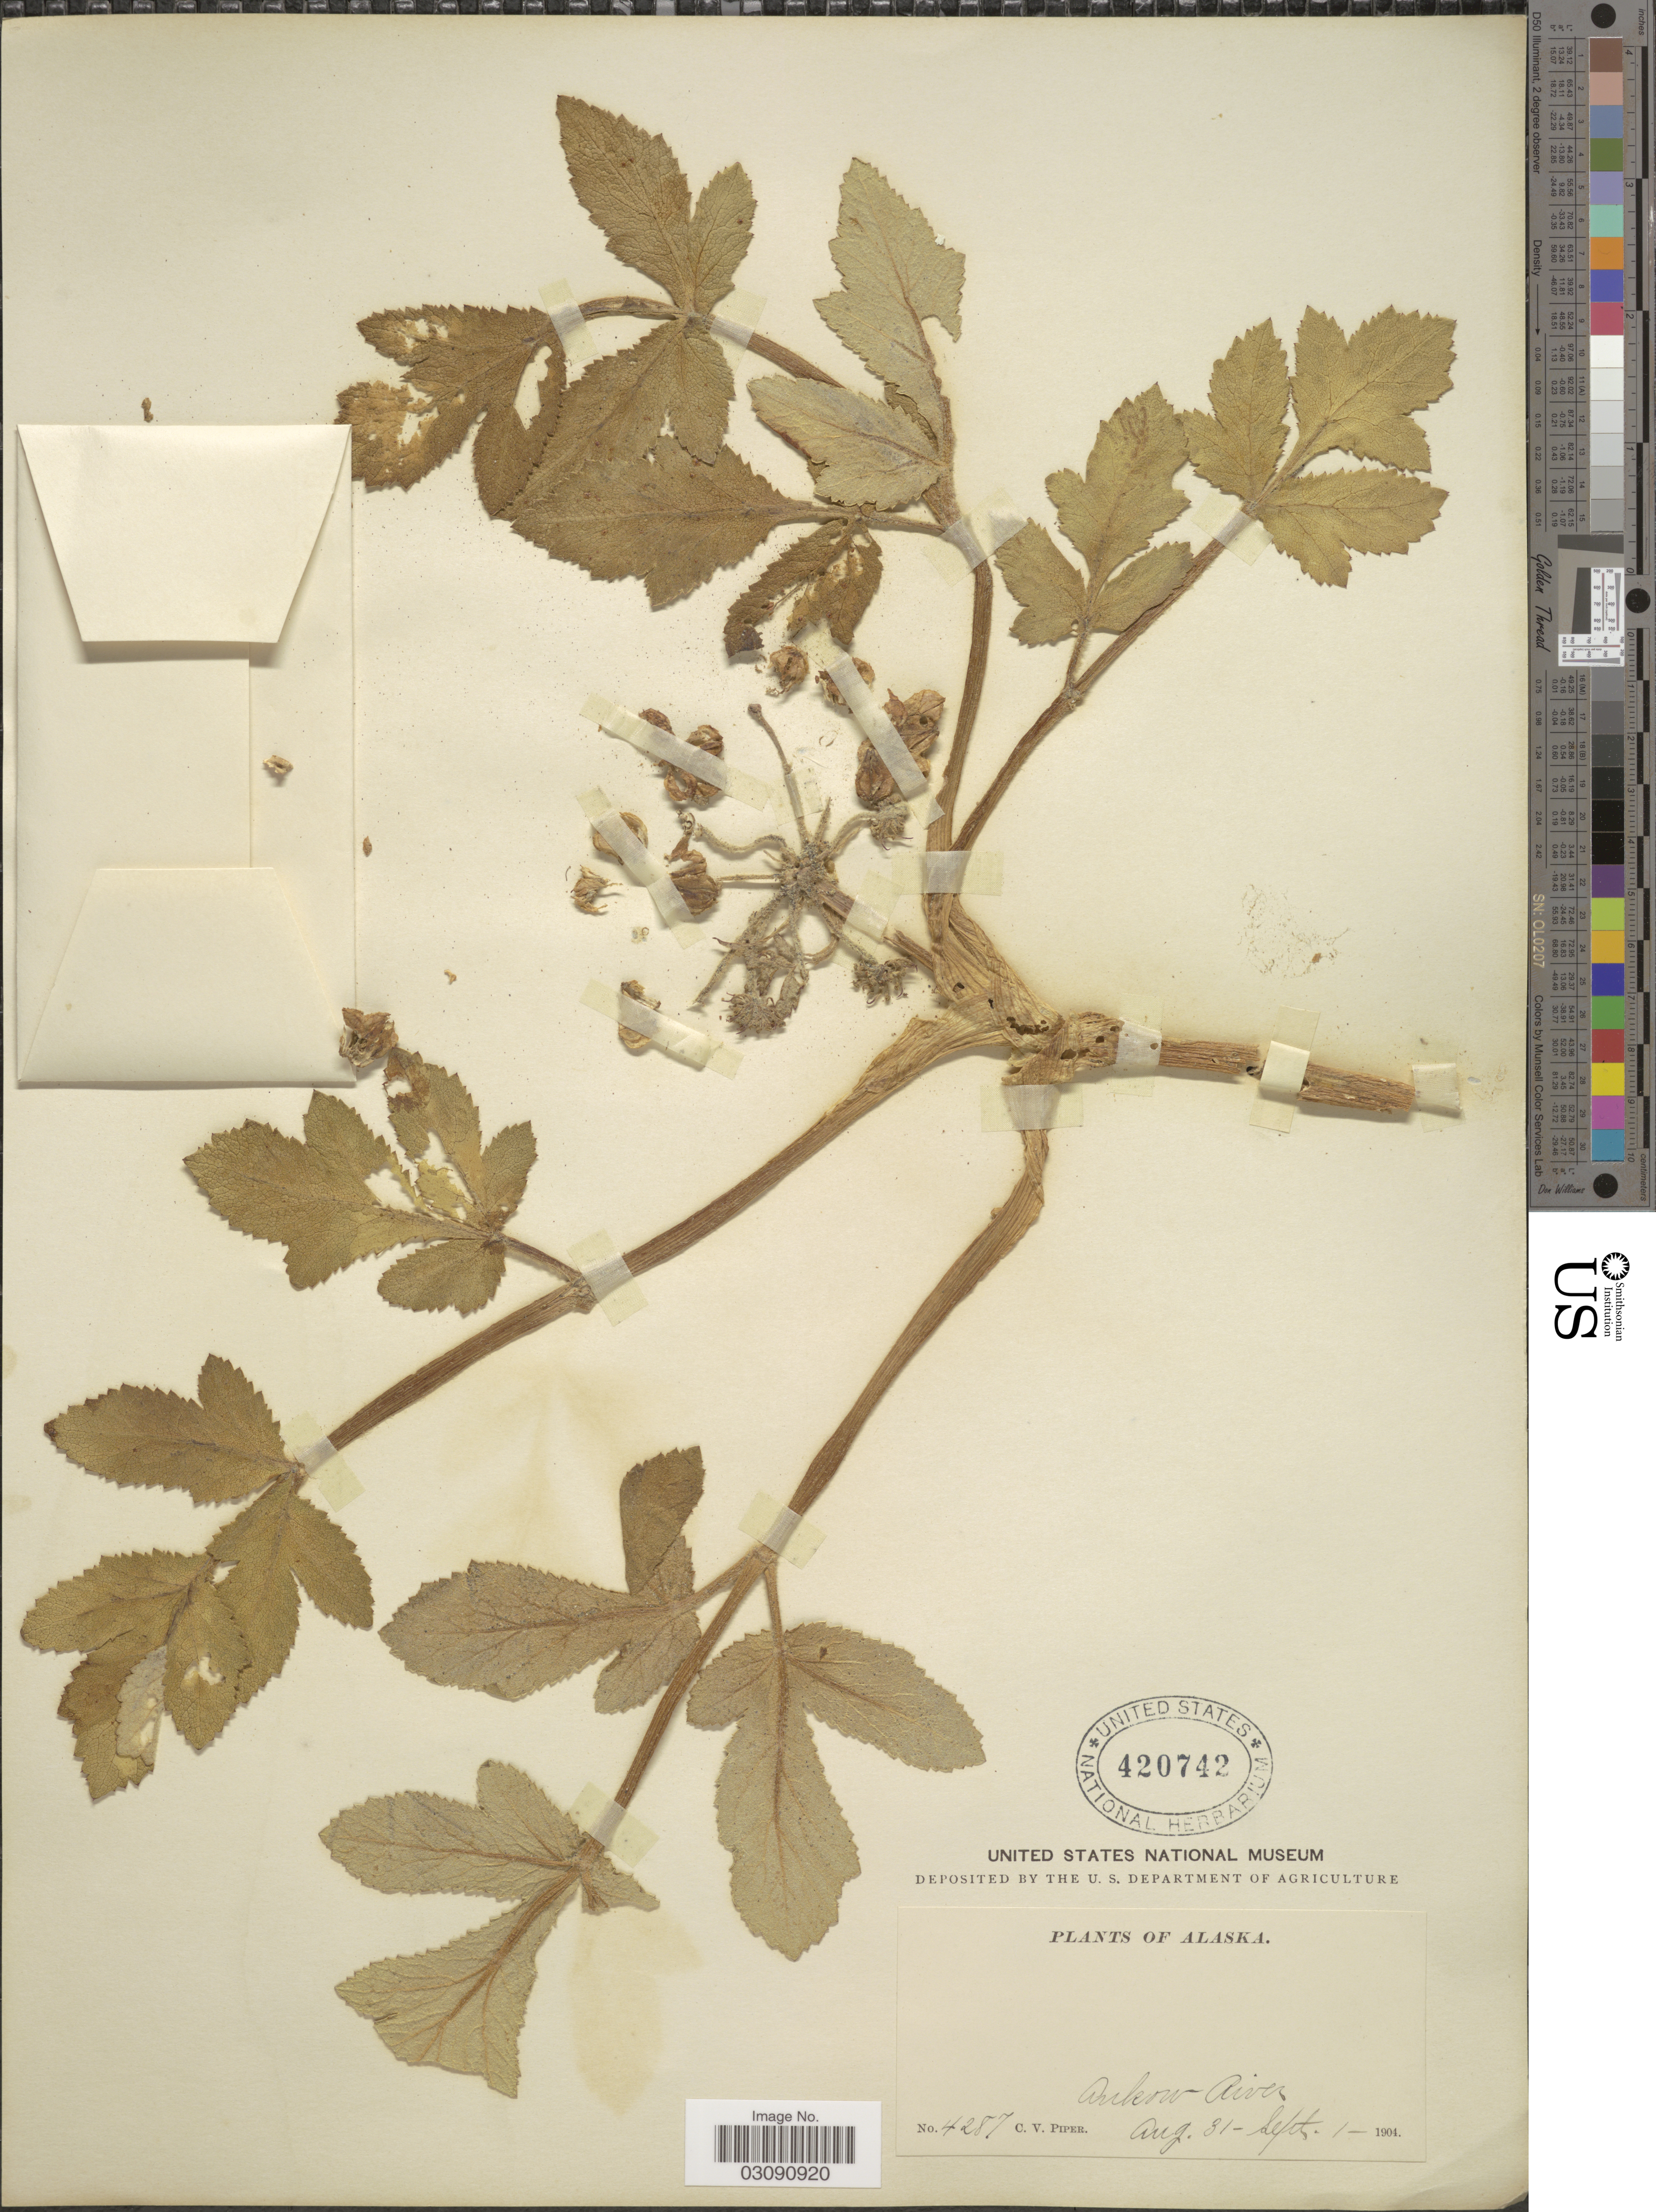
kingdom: Plantae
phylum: Tracheophyta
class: Magnoliopsida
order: Apiales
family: Apiaceae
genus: Glehnia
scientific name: Glehnia sp.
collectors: C. V. Piper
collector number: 4287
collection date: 1904-08-31/1904-09-01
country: United States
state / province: Alaska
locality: Ankow River.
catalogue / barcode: US 420742